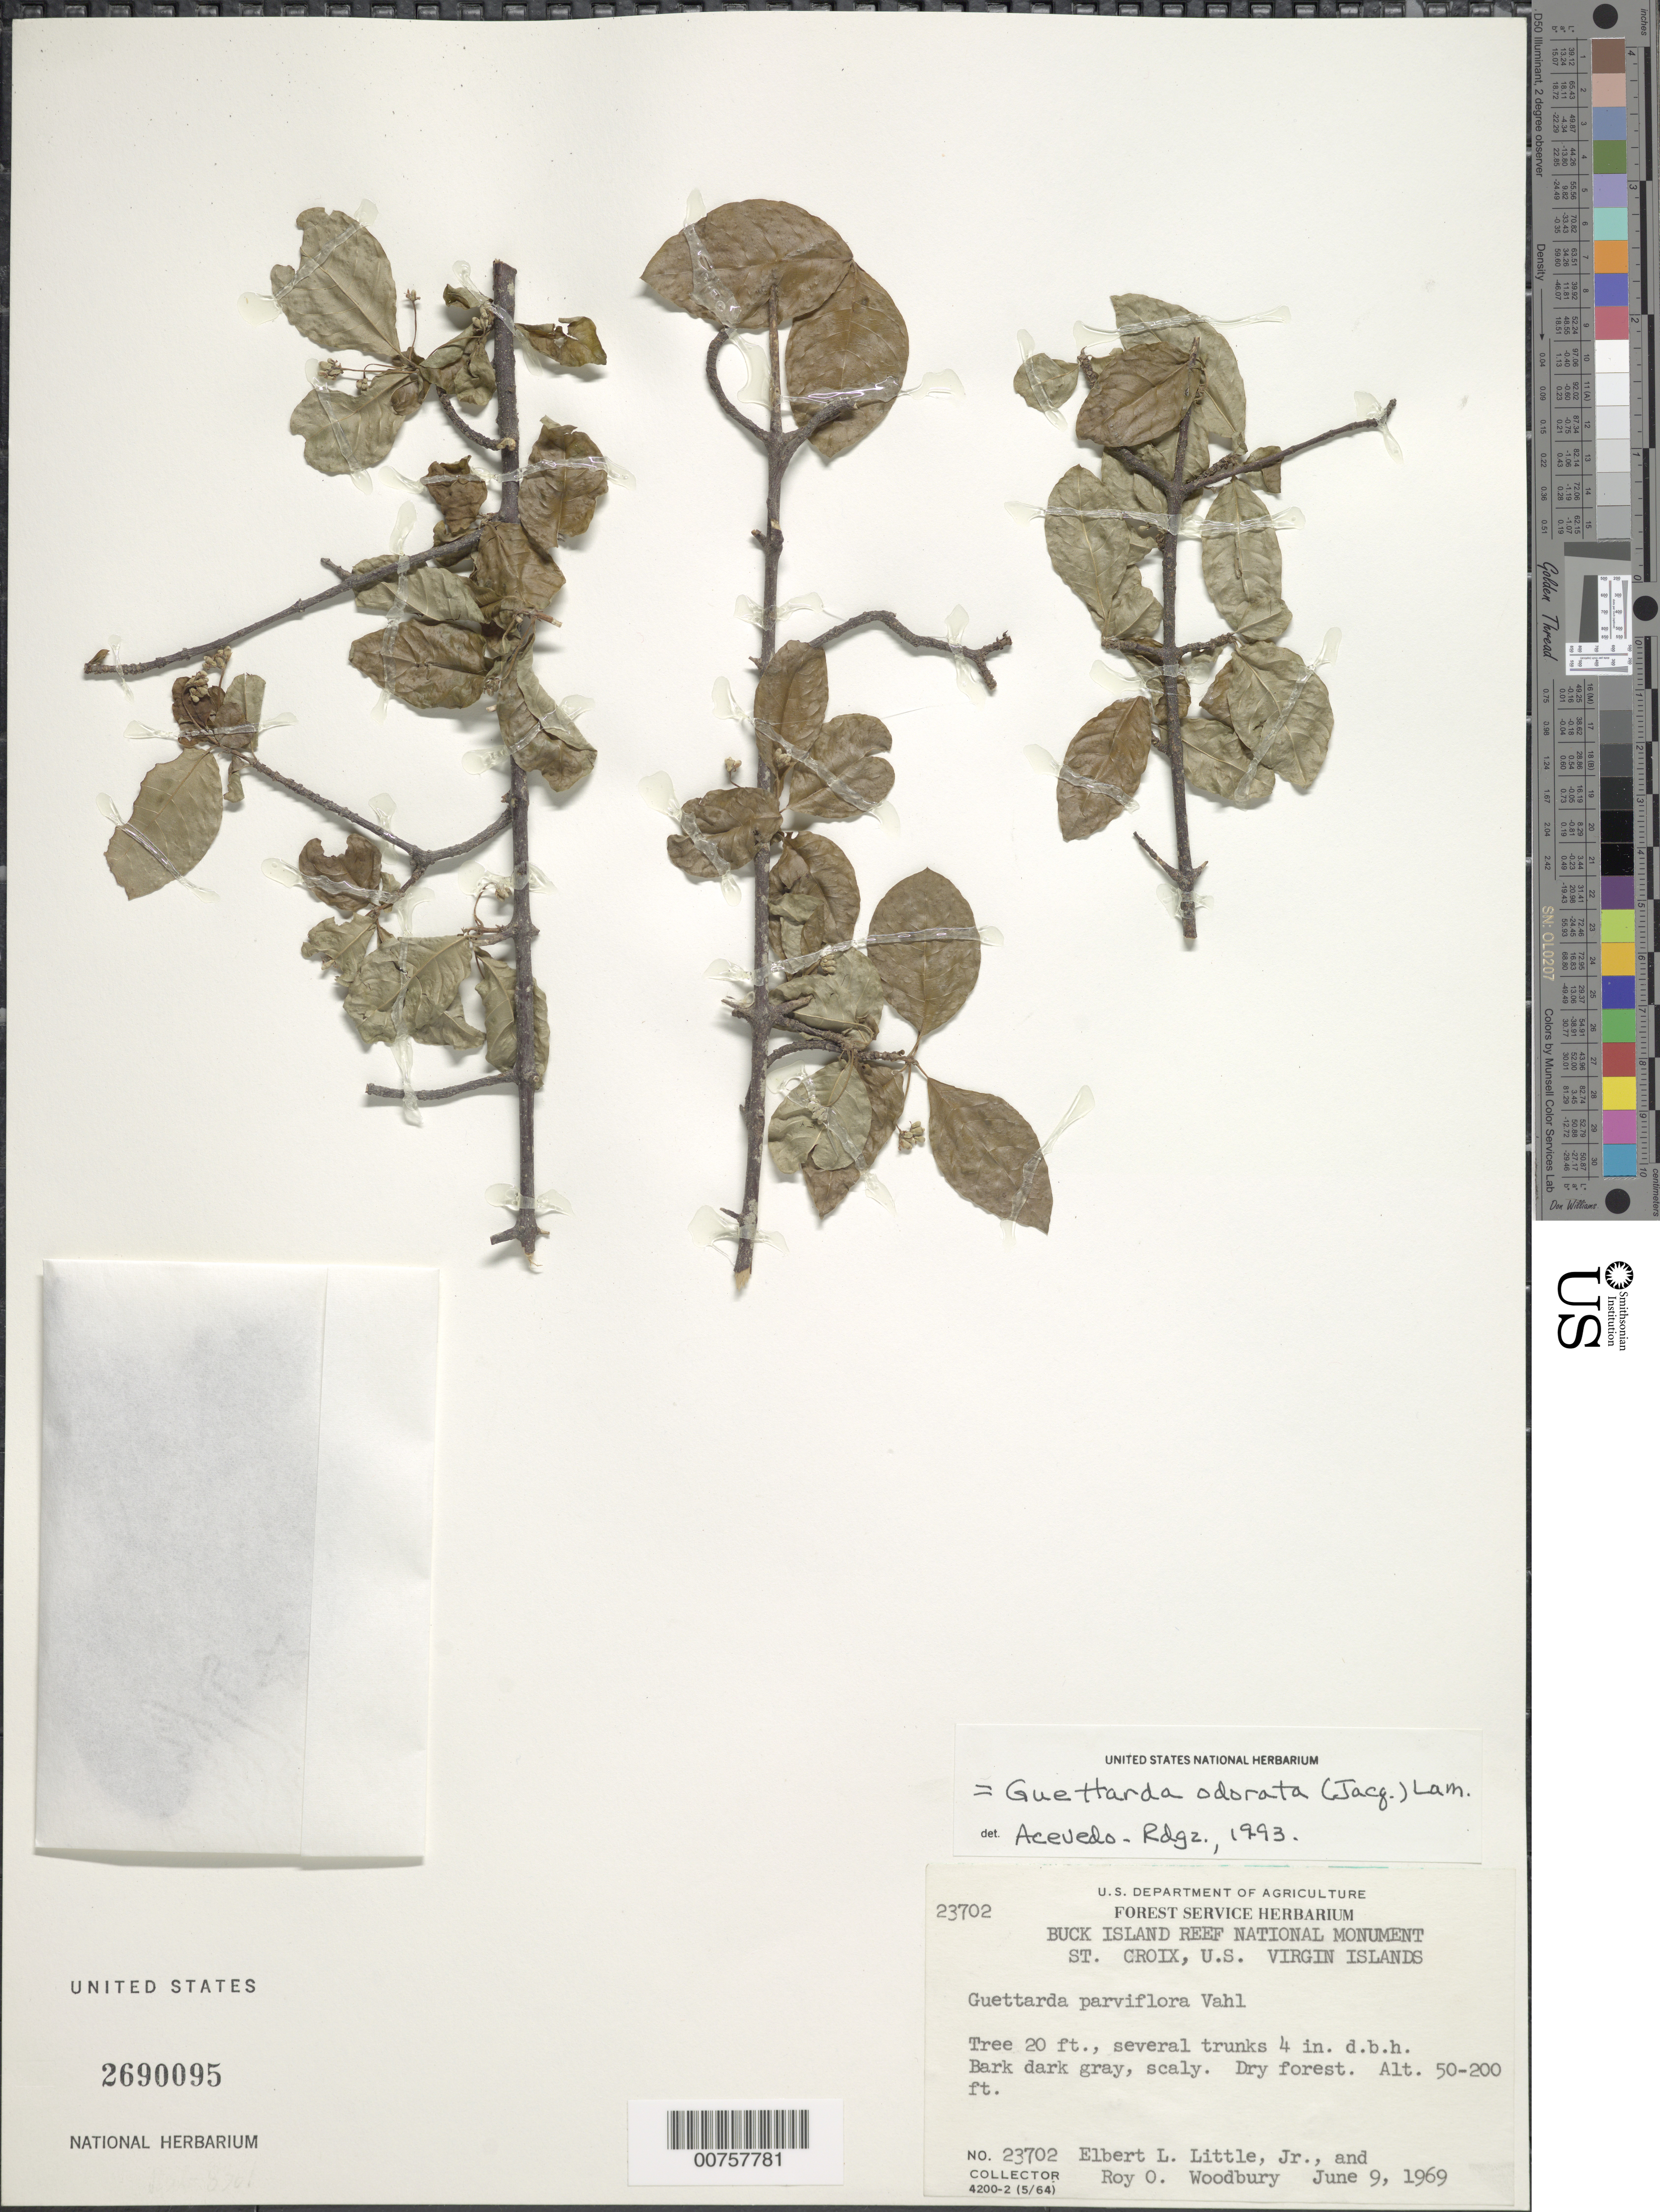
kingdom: Plantae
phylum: Tracheophyta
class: Magnoliopsida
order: Gentianales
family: Rubiaceae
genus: Guettarda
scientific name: Guettarda odorata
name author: (Jacq.) Lam.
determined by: Acevedo-Rodríguez, P., (BOT), Smithsonian Institution - National Museum of Natural History (UNITED STATES)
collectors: E. L. Little & R. O. Woodbury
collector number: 23702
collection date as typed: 09 Jun 1969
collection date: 1969-06-09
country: U.S. Virgin Islands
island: St. Croix Island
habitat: Dry forest.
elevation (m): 15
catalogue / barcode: US 2690095